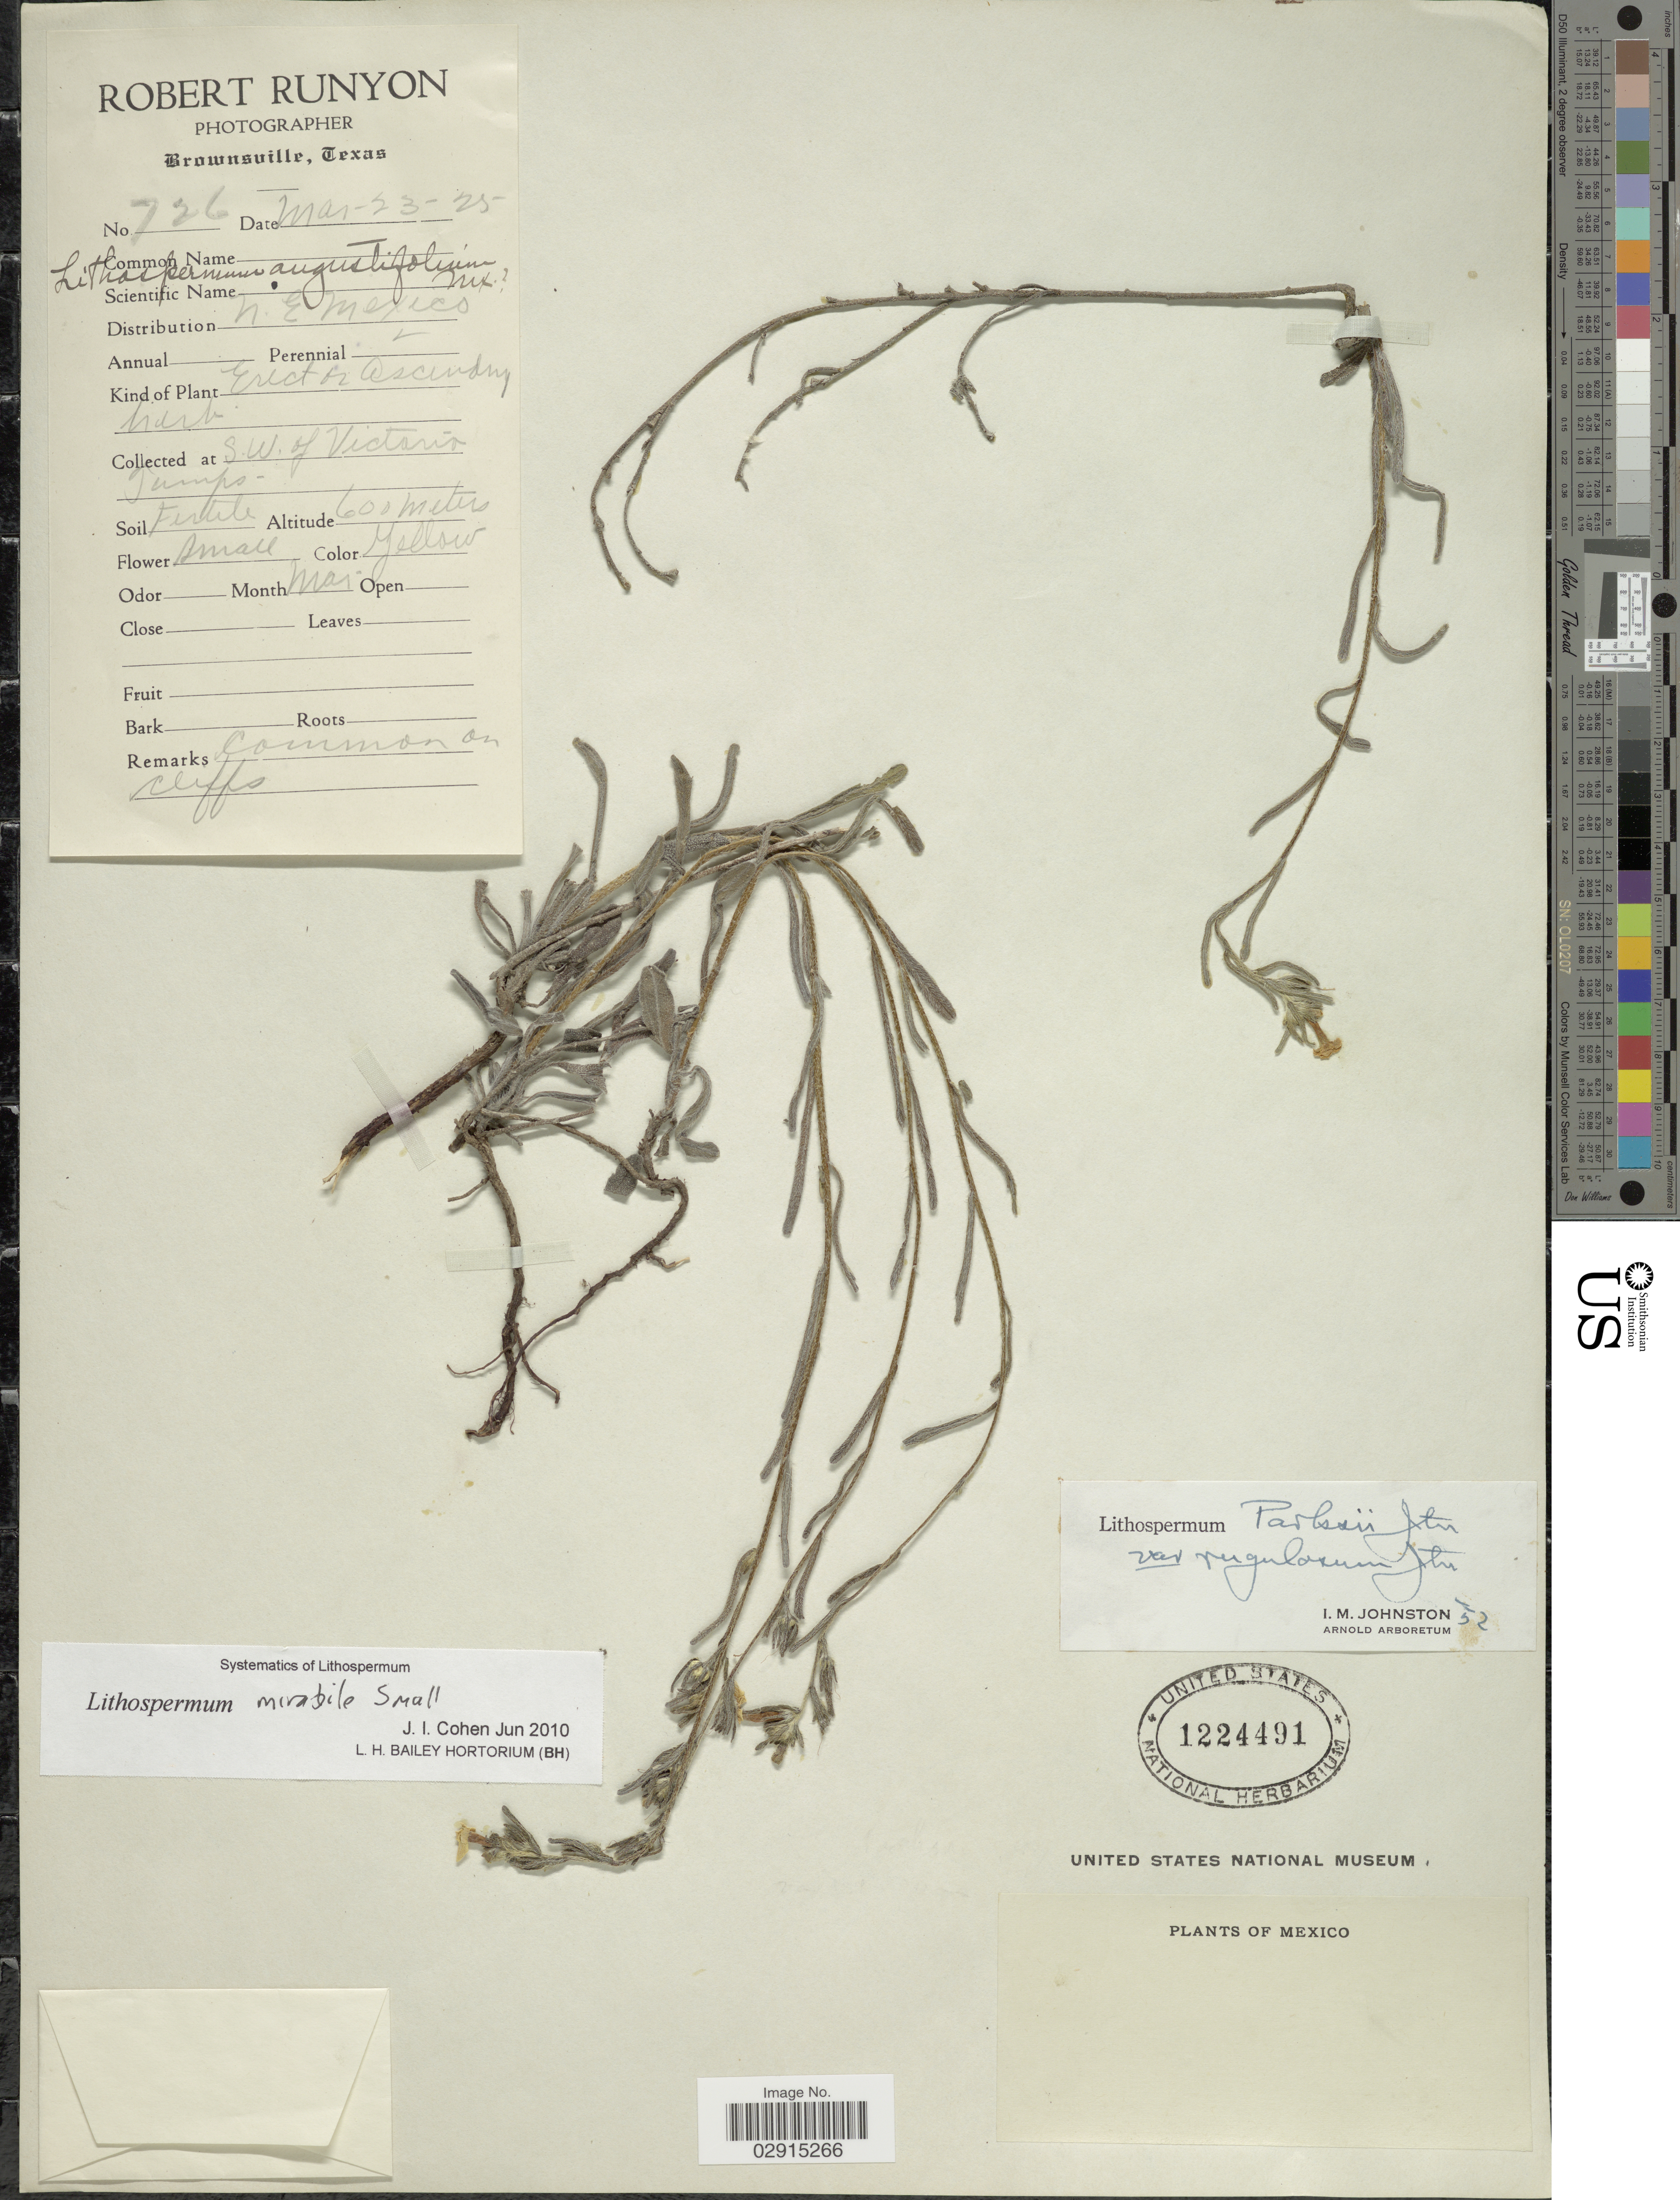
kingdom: Plantae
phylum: Tracheophyta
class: Magnoliopsida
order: Boraginales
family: Boraginaceae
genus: Lithospermum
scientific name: Lithospermum mirabile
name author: Small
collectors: R. Runyon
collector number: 726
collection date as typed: Transcribed d/m/y: 23/3/25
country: Mexico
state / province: Tamaulipas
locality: S.W. of Victorio Tamps. N.E. Mexico.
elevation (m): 600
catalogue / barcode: US 1224491